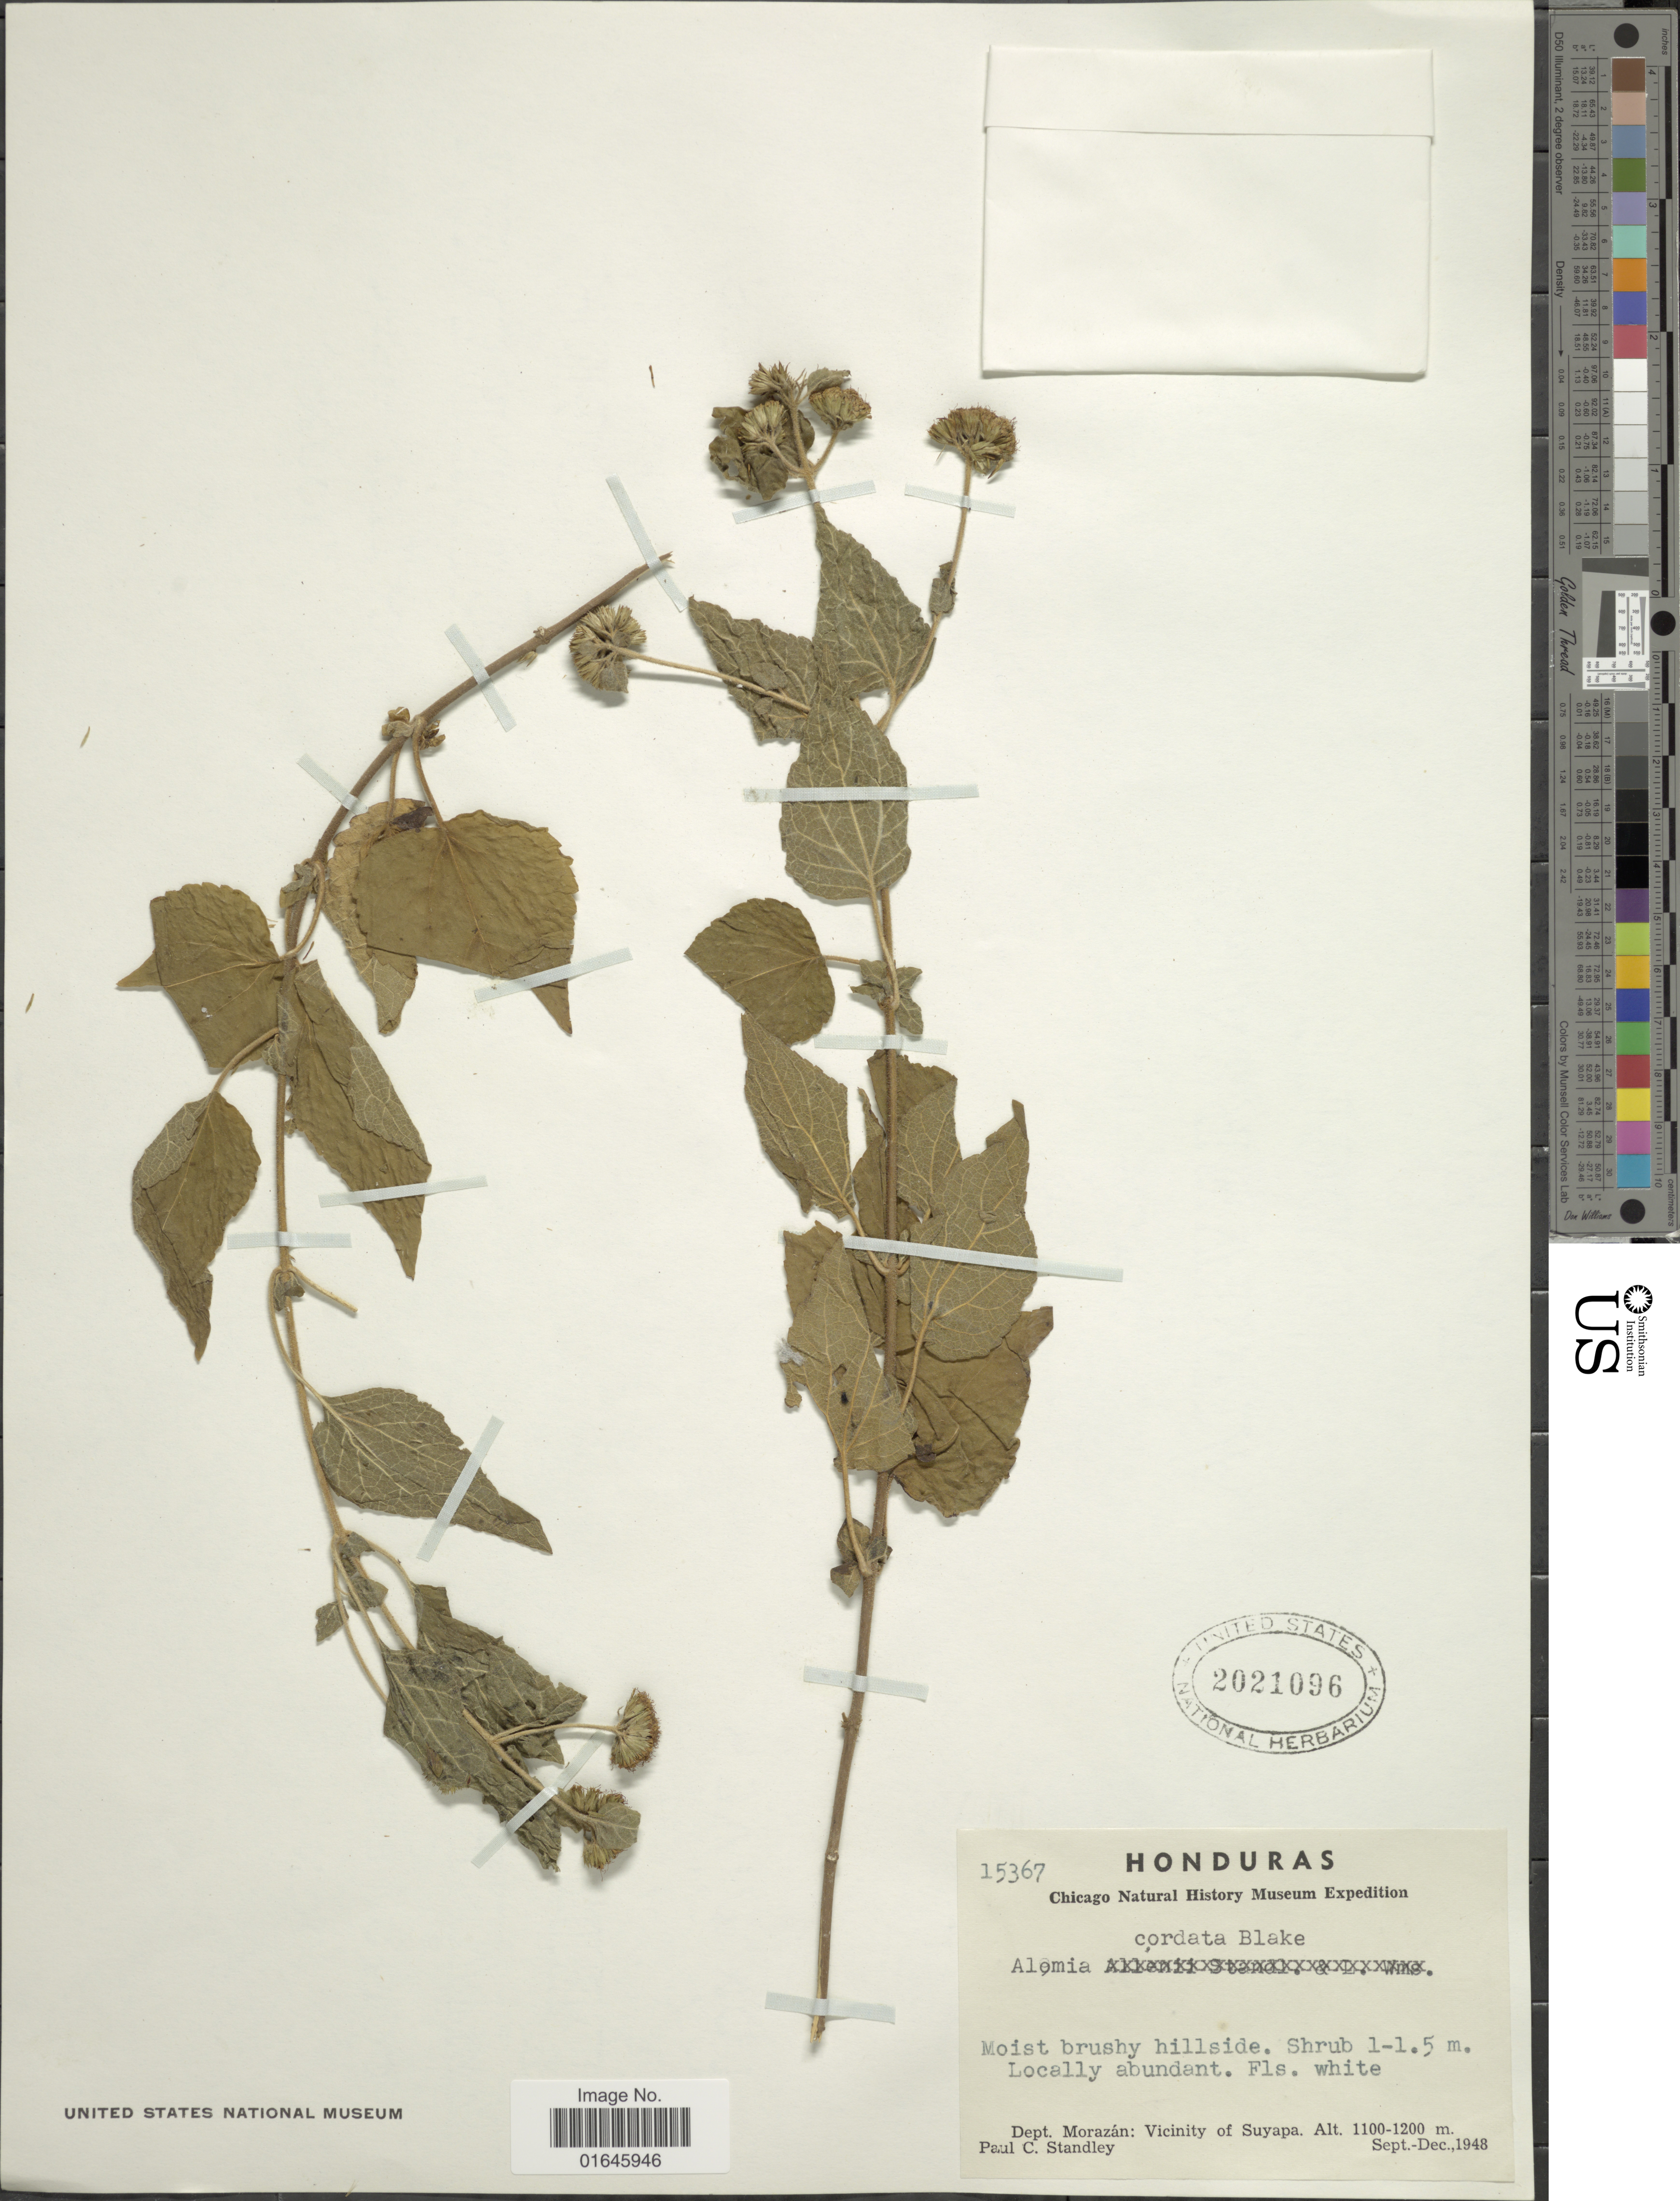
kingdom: Plantae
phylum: Tracheophyta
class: Magnoliopsida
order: Asterales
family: Asteraceae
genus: Blakeanthus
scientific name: Blakeanthus cordatus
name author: (Blake) R.M. King & H. Rob.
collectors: P. C. Standley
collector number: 15367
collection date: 1948-09/1948-12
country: Honduras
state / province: Fco. Morazán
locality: Dept. Morazan, Vicinity of Suyapa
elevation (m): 1100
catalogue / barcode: US 2021096